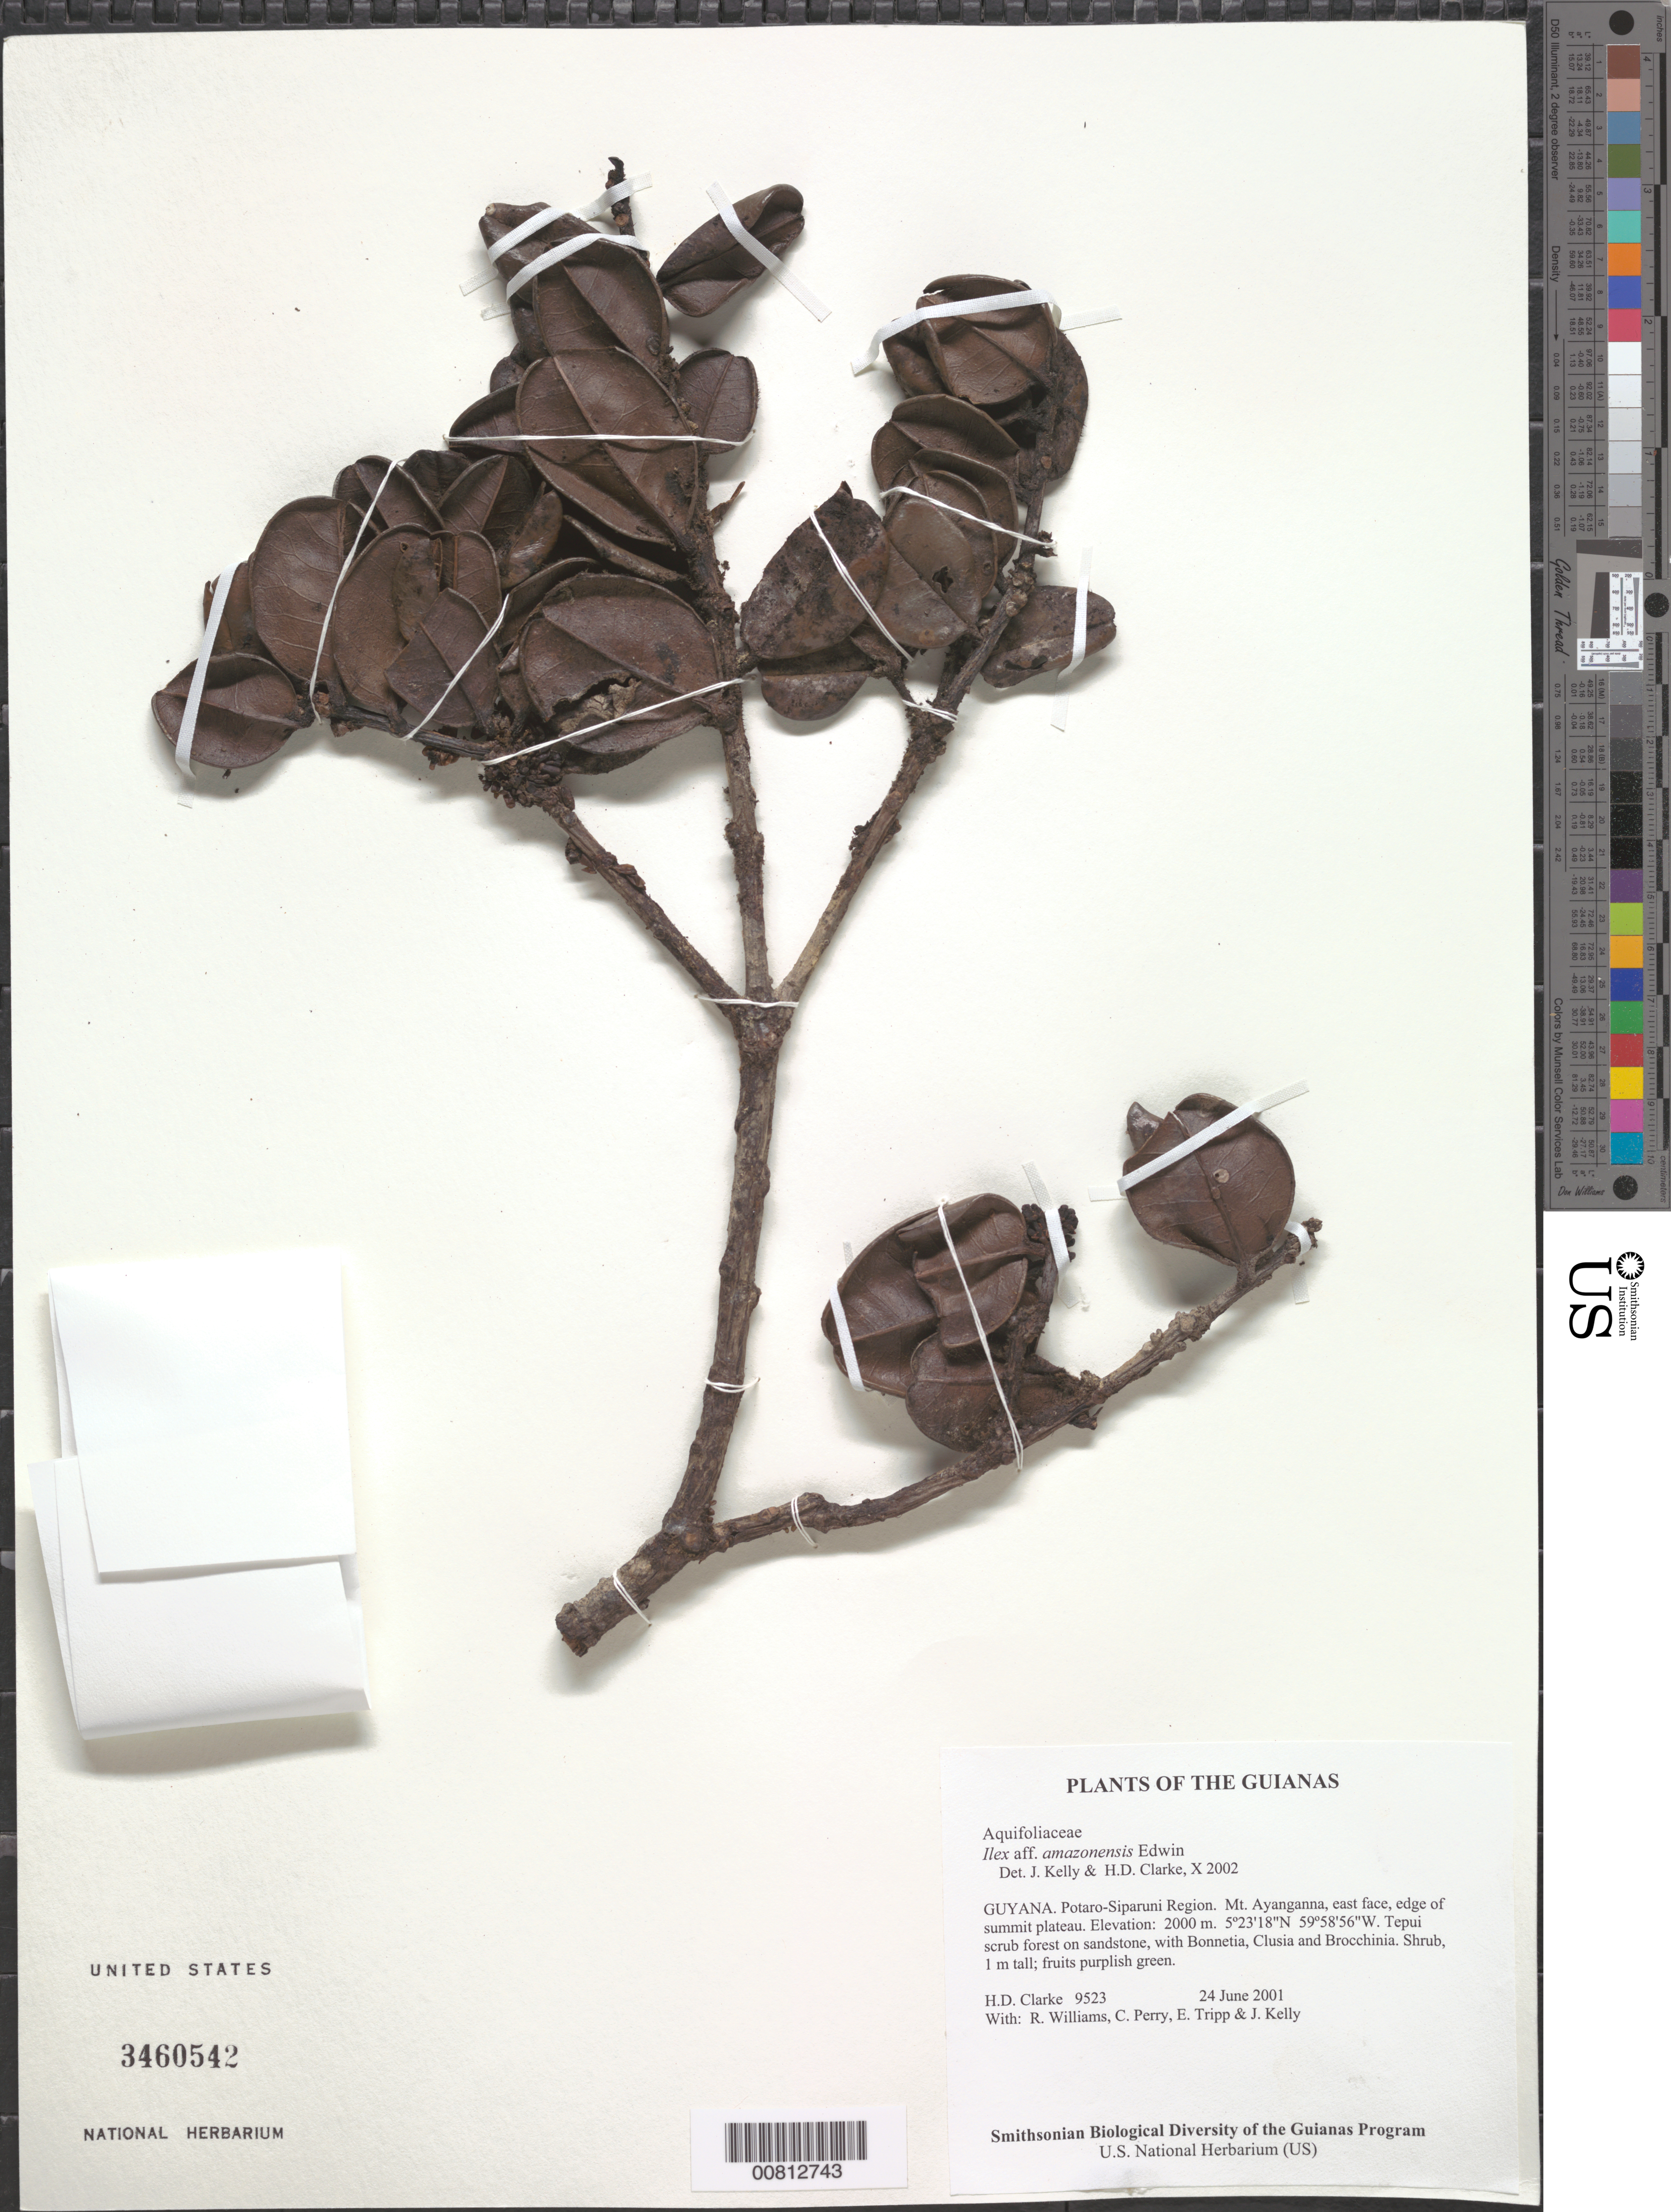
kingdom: Plantae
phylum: Tracheophyta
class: Magnoliopsida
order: Aquifoliales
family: Aquifoliaceae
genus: Ilex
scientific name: Ilex amazonensis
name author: Edwin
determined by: Clarke, H. D.; Kelly, J.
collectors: H. D. Clarke, R. Williams, C. Perry, E. Tripp & J. Kelly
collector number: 9523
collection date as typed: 24 June 2001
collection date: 2001-06-24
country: Guyana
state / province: Potaro-Siparuni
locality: Mt. Ayanganna, east face, edge of summit plateau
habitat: Tepui scrub forest on sandstone, with Bonnetia, Clusia and Brocchinia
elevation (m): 2000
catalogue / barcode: US 3460542